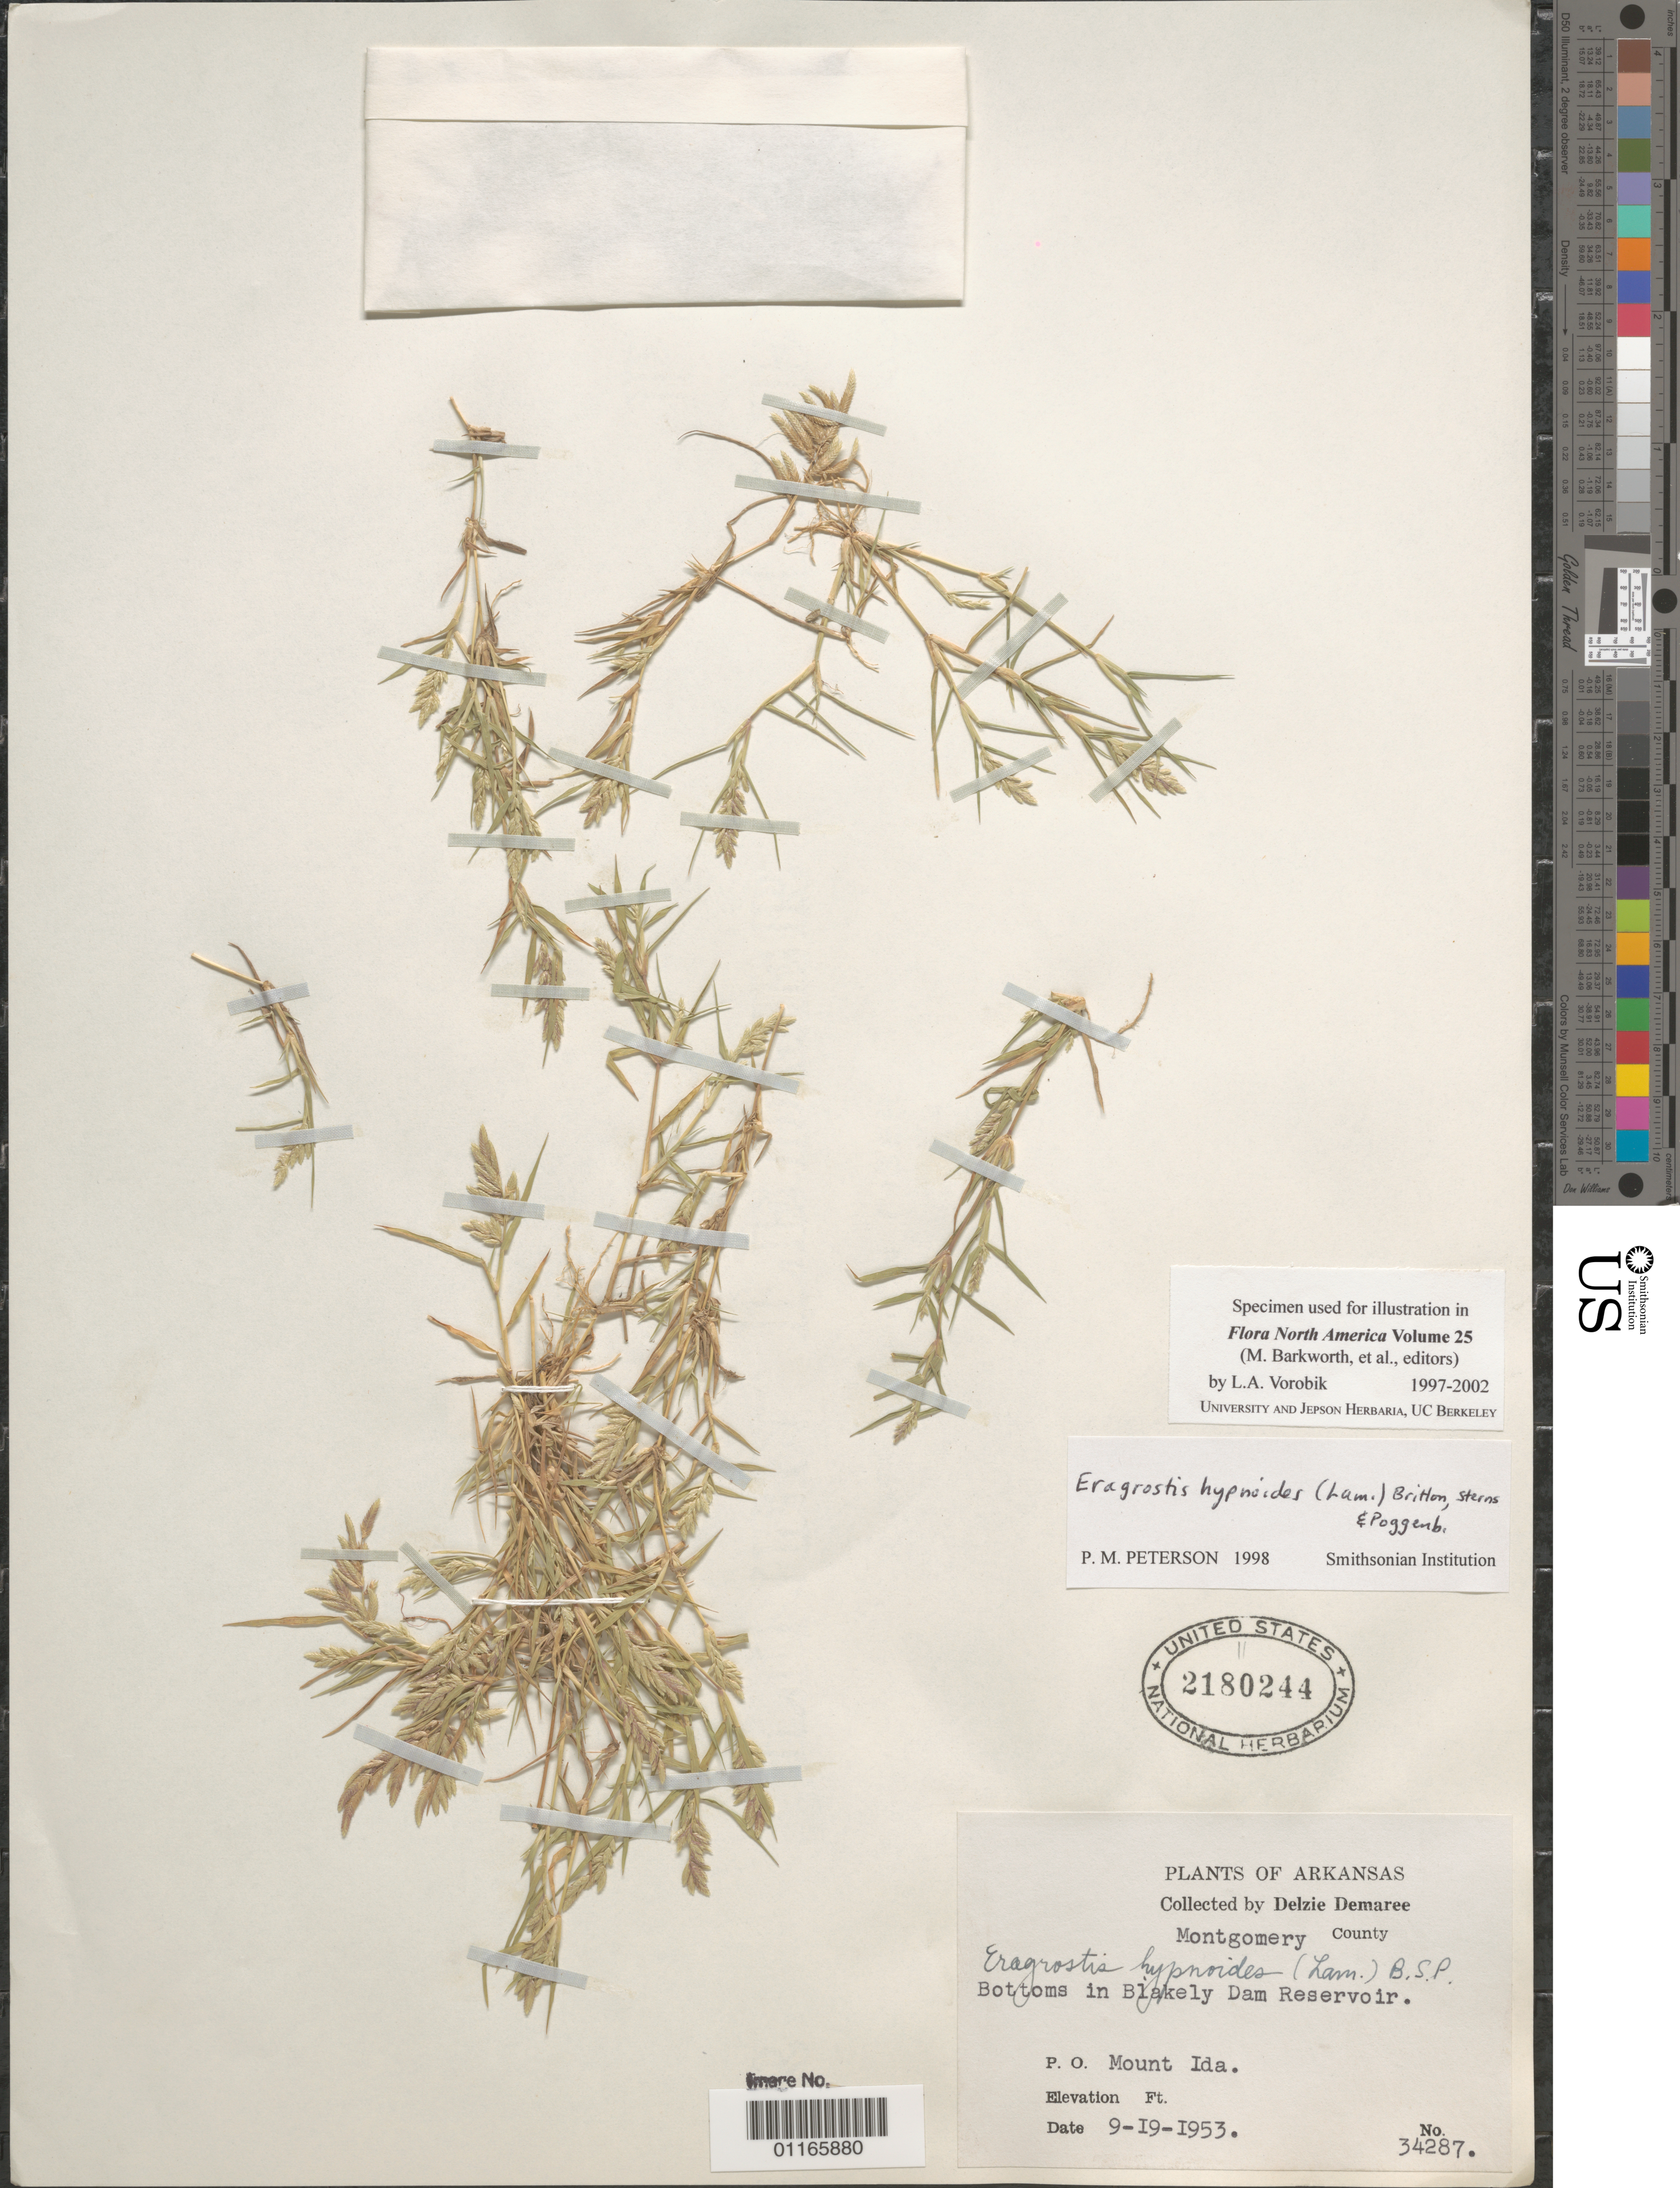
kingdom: Plantae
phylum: Tracheophyta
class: Liliopsida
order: Poales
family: Poaceae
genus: Eragrostis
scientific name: Eragrostis hypnoides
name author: (Lam.) Britton, Stearns & Poggenb.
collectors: D. Demaree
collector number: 34287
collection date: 1953-09-19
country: United States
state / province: Arkansas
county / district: Montgomery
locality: Bottoms in Blakely Dam Reservoir.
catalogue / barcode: US 2180244